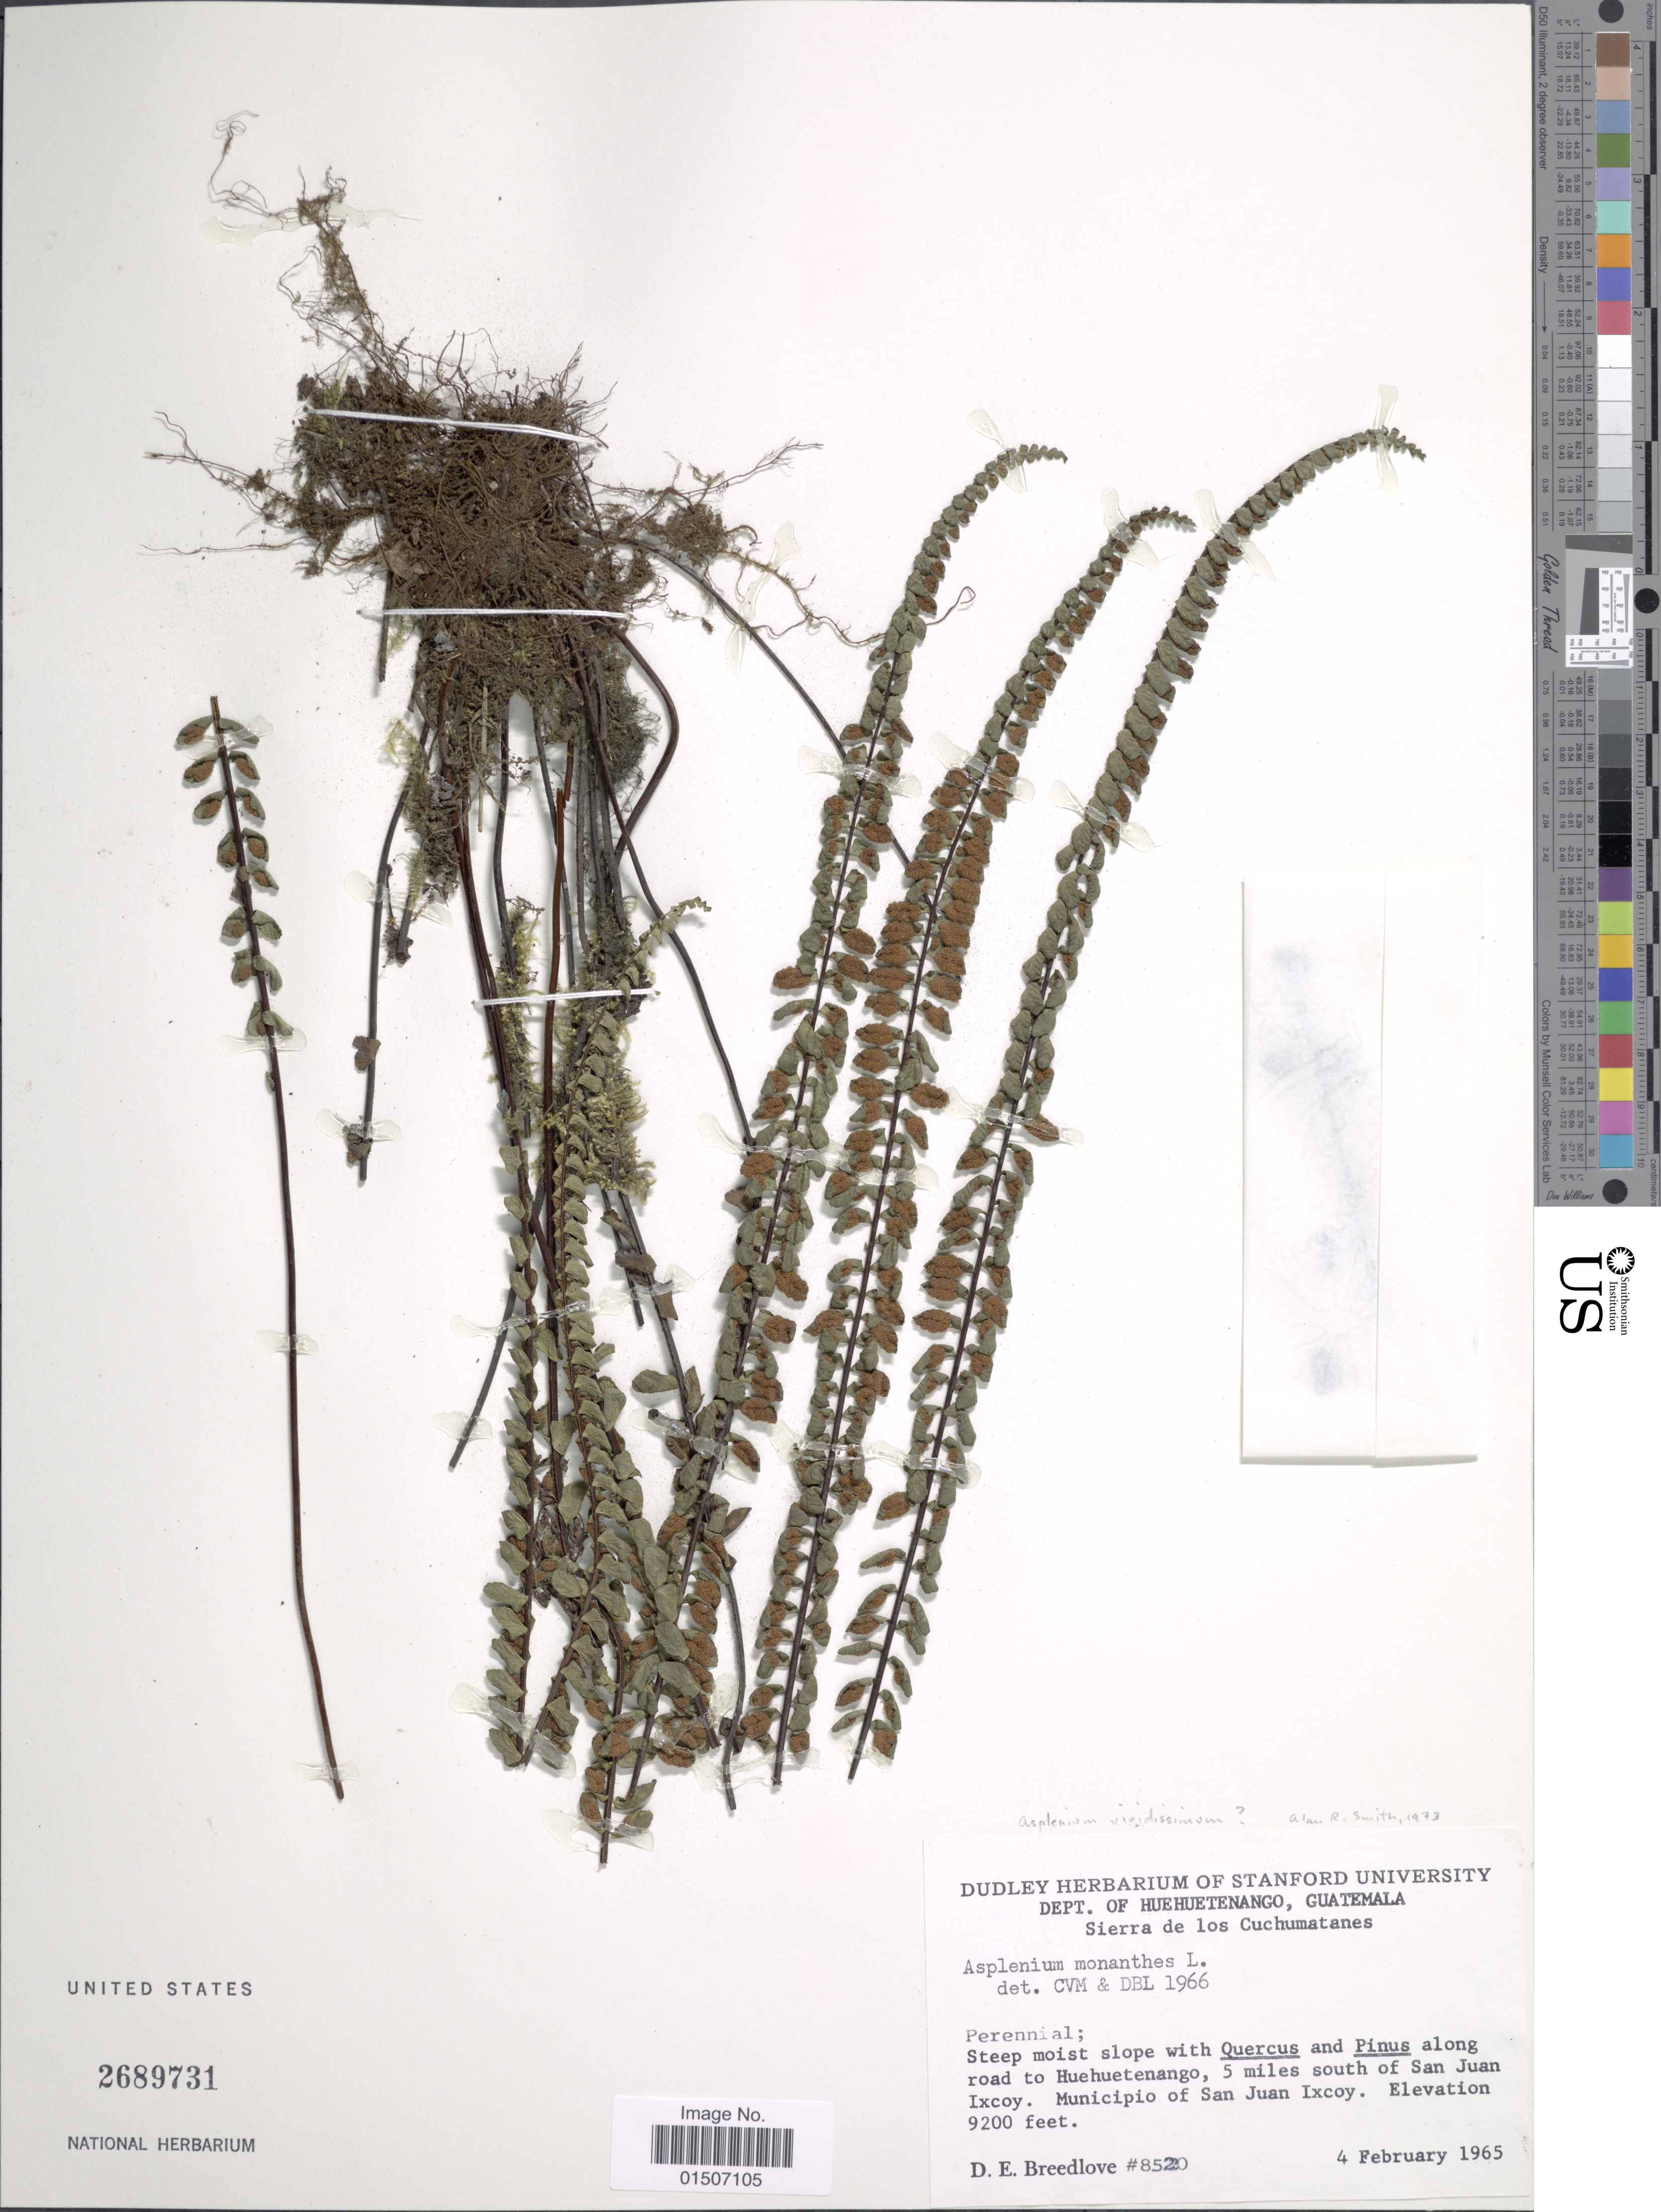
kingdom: Plantae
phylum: Tracheophyta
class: Polypodiopsida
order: Polypodiales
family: Aspleniaceae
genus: Asplenium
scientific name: Asplenium monanthes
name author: L.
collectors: D. E. Breedlove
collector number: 8520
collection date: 1965-02-04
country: Guatemala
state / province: Huehuetenango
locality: Dept. Huehuetenango, Sierra de los Cuchumatanes, along road to Huehuetenango, 5 miles south of San Juan Ixcoy. Municipio of San Juan Ixcoy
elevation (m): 2804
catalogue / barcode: US 2689731